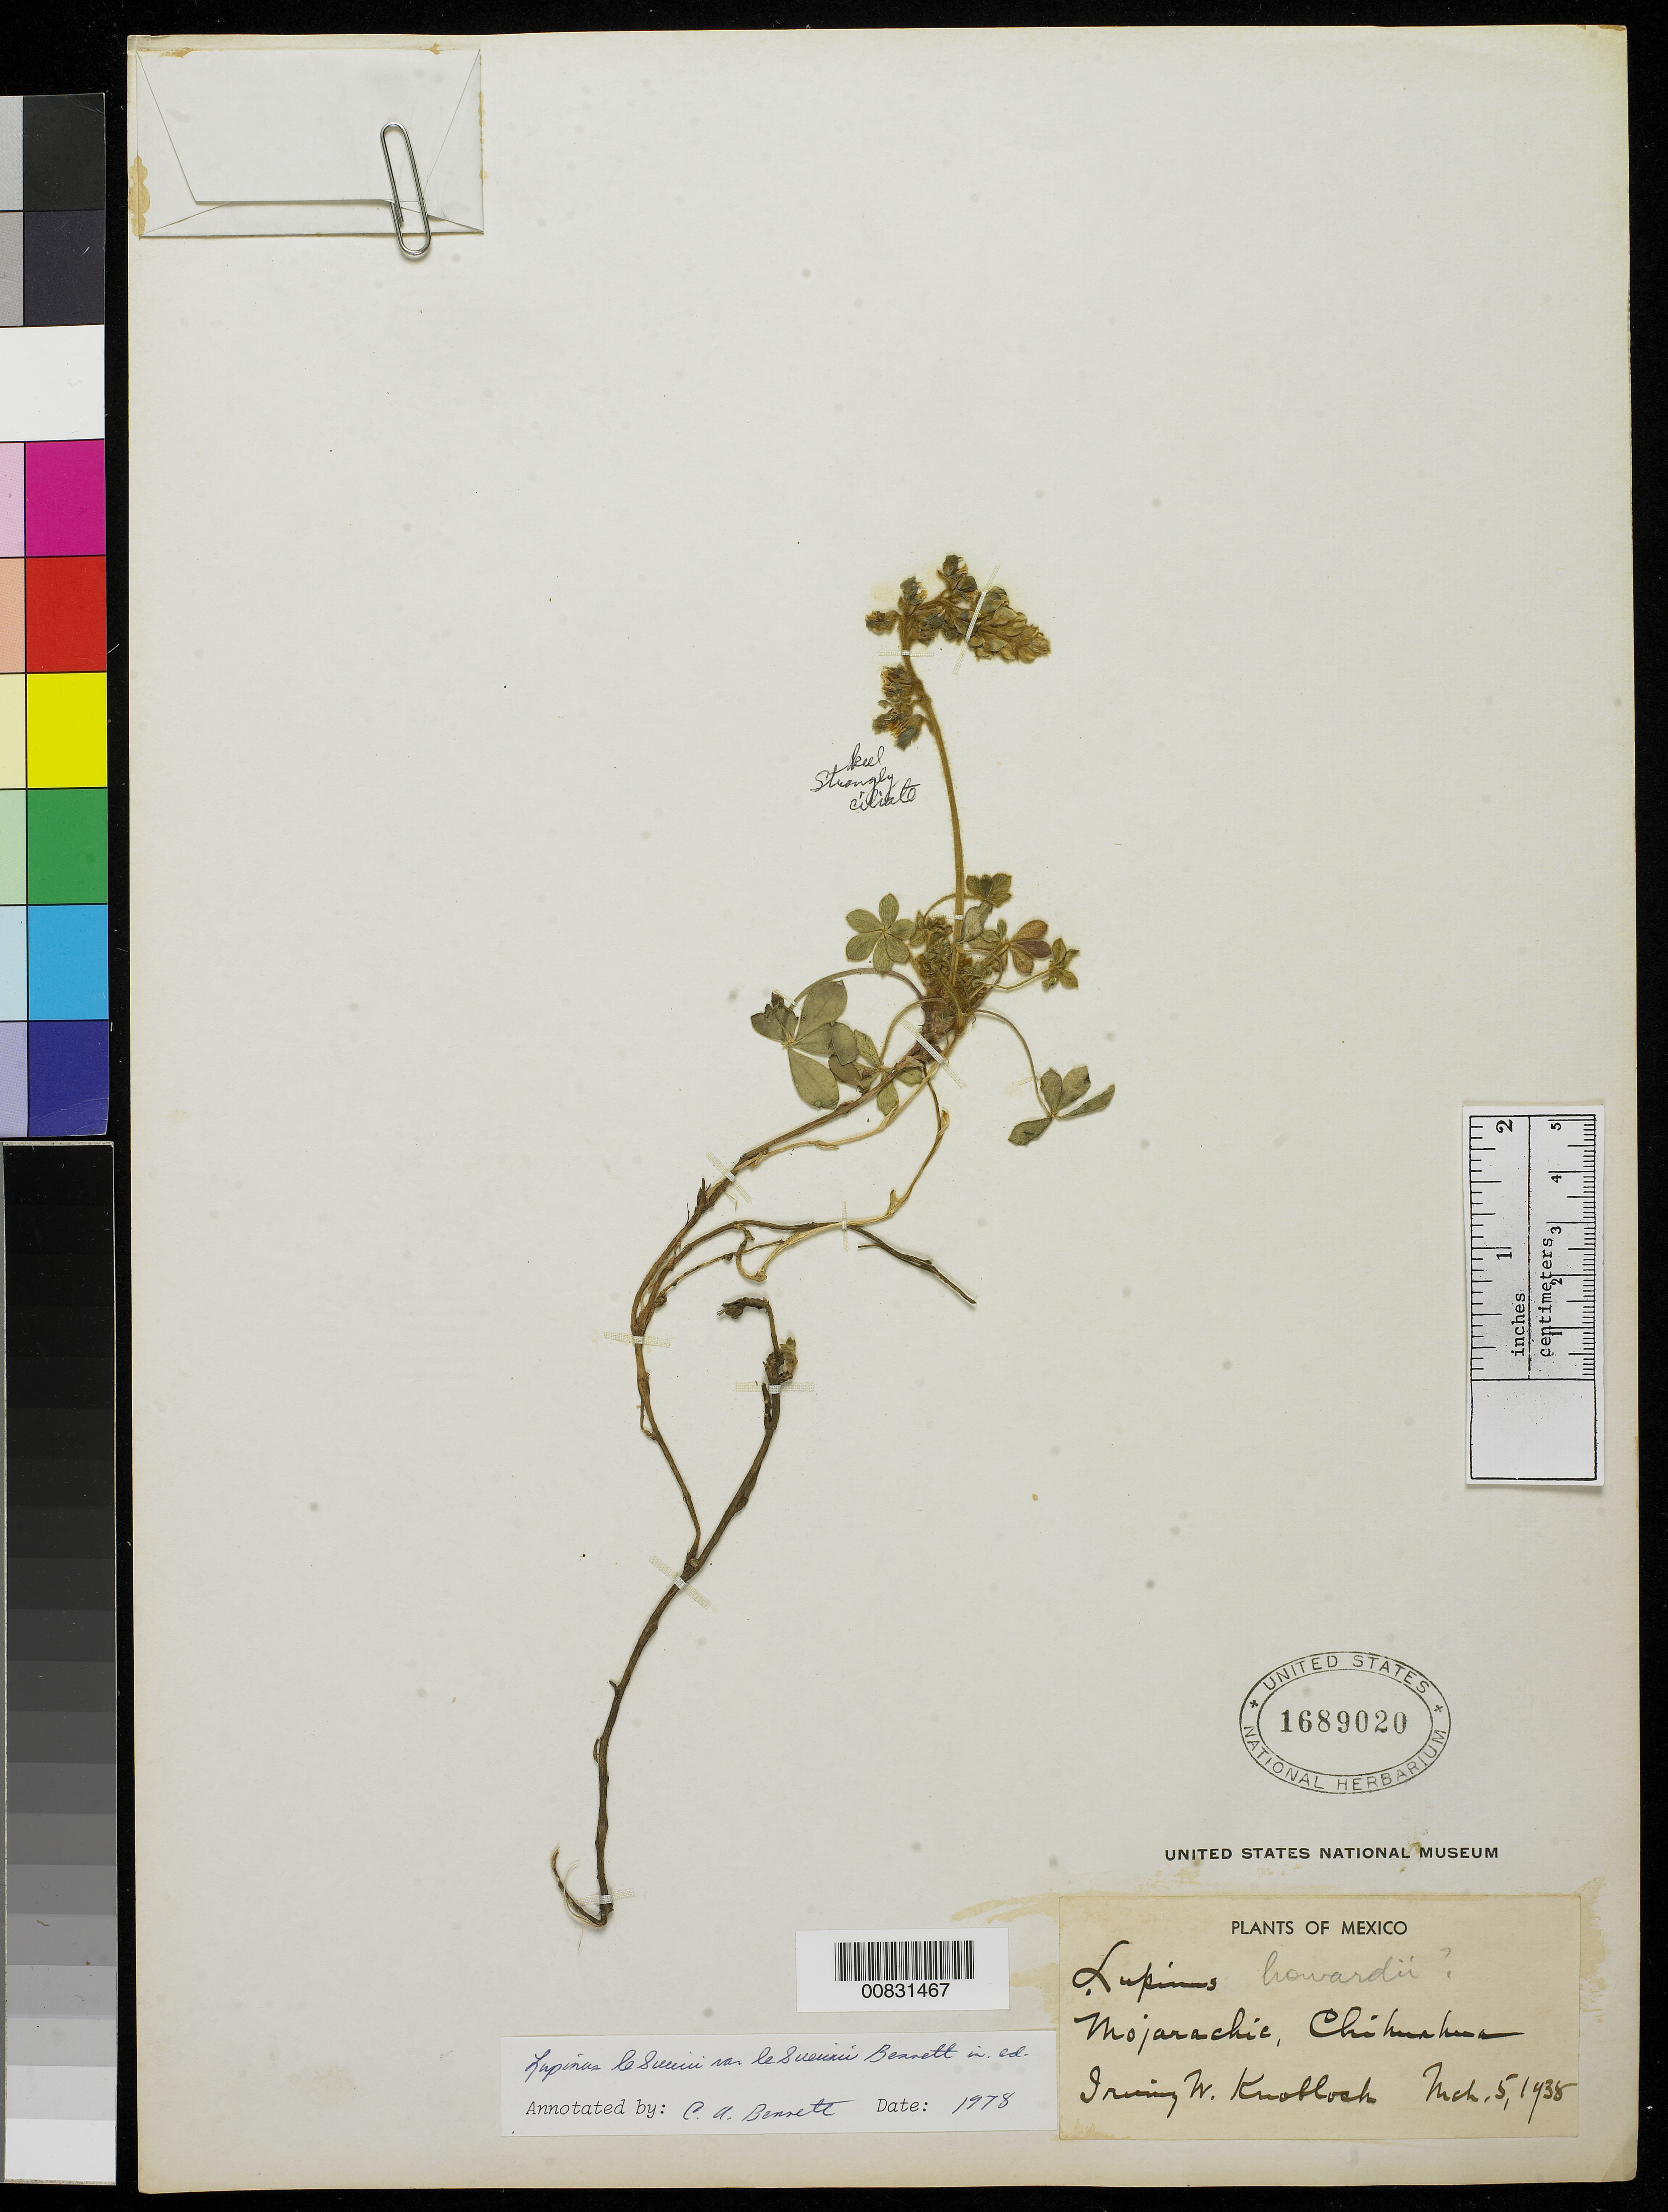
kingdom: Plantae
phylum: Tracheophyta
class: Magnoliopsida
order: Fabales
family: Fabaceae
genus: Lupinus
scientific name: Lupinus lesueurii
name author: Standl.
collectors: I. W. Knobloch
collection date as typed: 05 Mar 1938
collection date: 1938-03-05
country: Mexico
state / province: Chihuahua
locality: Mojarachi, Chihuahua.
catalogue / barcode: US 1689020